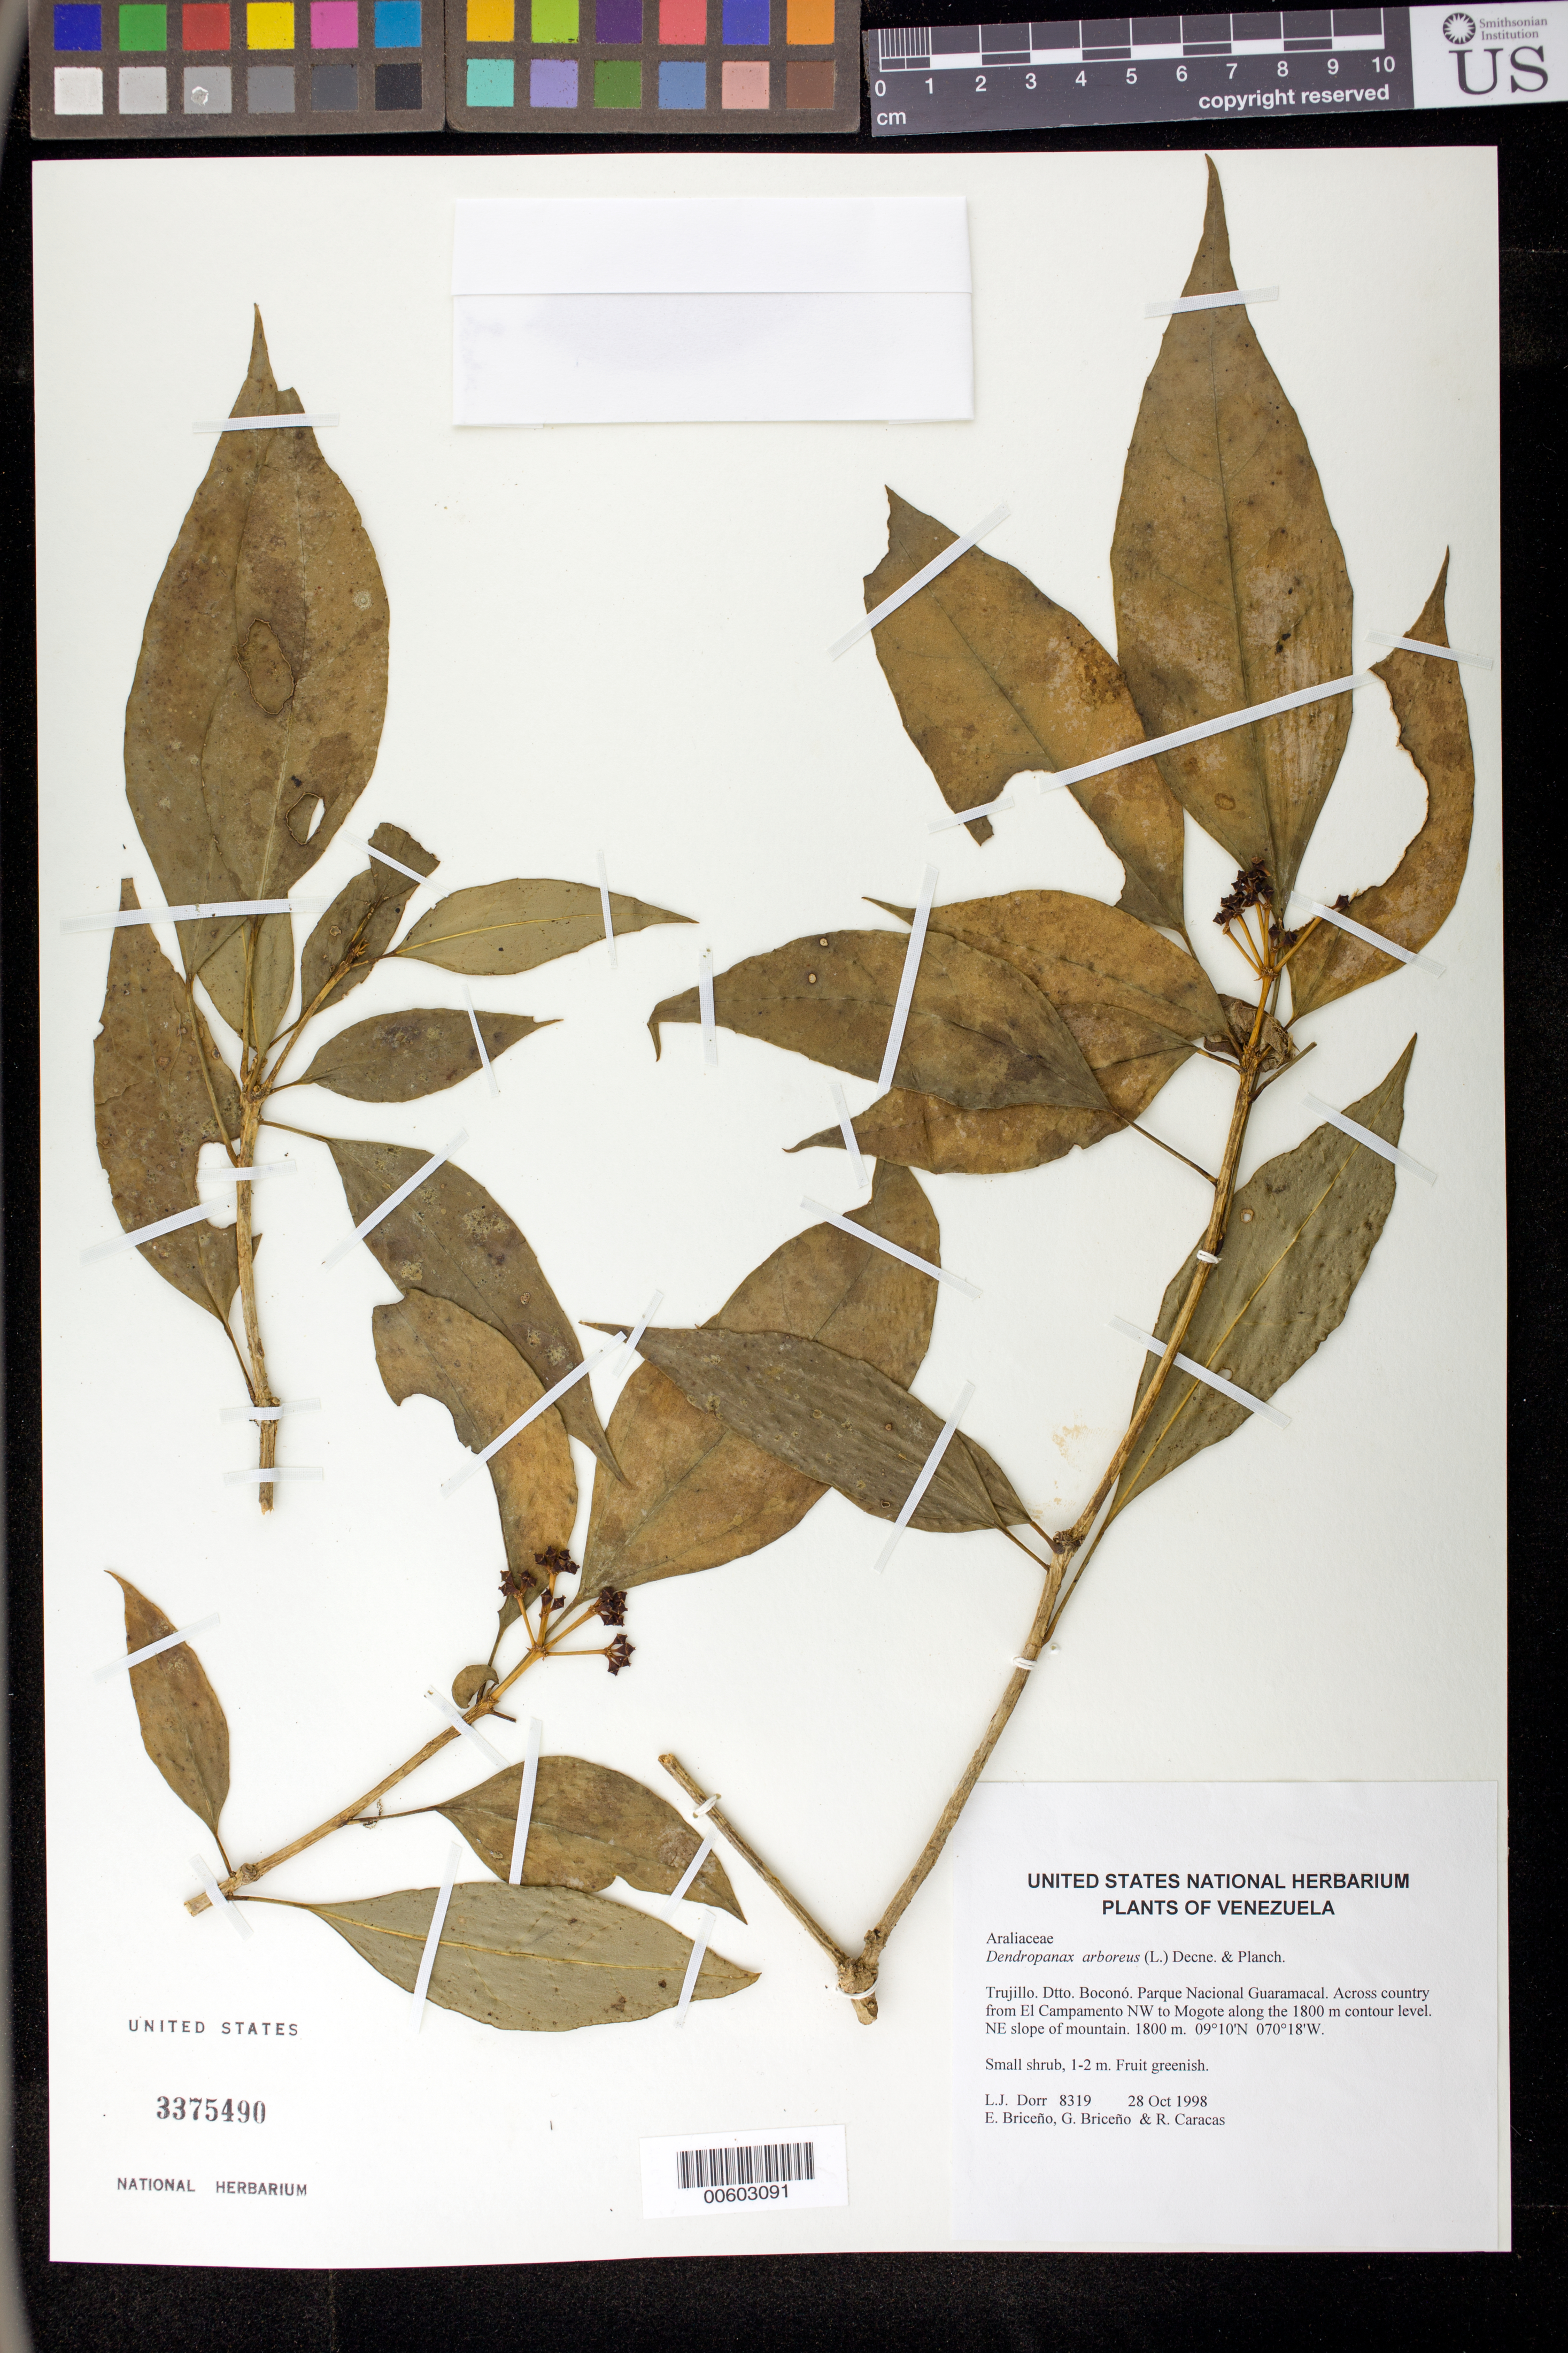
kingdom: Plantae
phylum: Tracheophyta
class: Magnoliopsida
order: Apiales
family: Araliaceae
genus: Dendropanax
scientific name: Dendropanax arboreus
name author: (L.) Decne. & Planch.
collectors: L. J. Dorr, E. Briceño, G. Briceño & R. Caracas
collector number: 8319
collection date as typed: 28 Oct 1998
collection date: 1998-10-28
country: Venezuela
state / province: Trujillo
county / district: Boconó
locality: Parque Nacional Guaramacal. Across country from El Campamento NW to Mogote along the 1800 m contour level. NE slope of mountain.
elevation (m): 1800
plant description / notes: AAU, C, CAS, PORT, US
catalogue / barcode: US 3375490